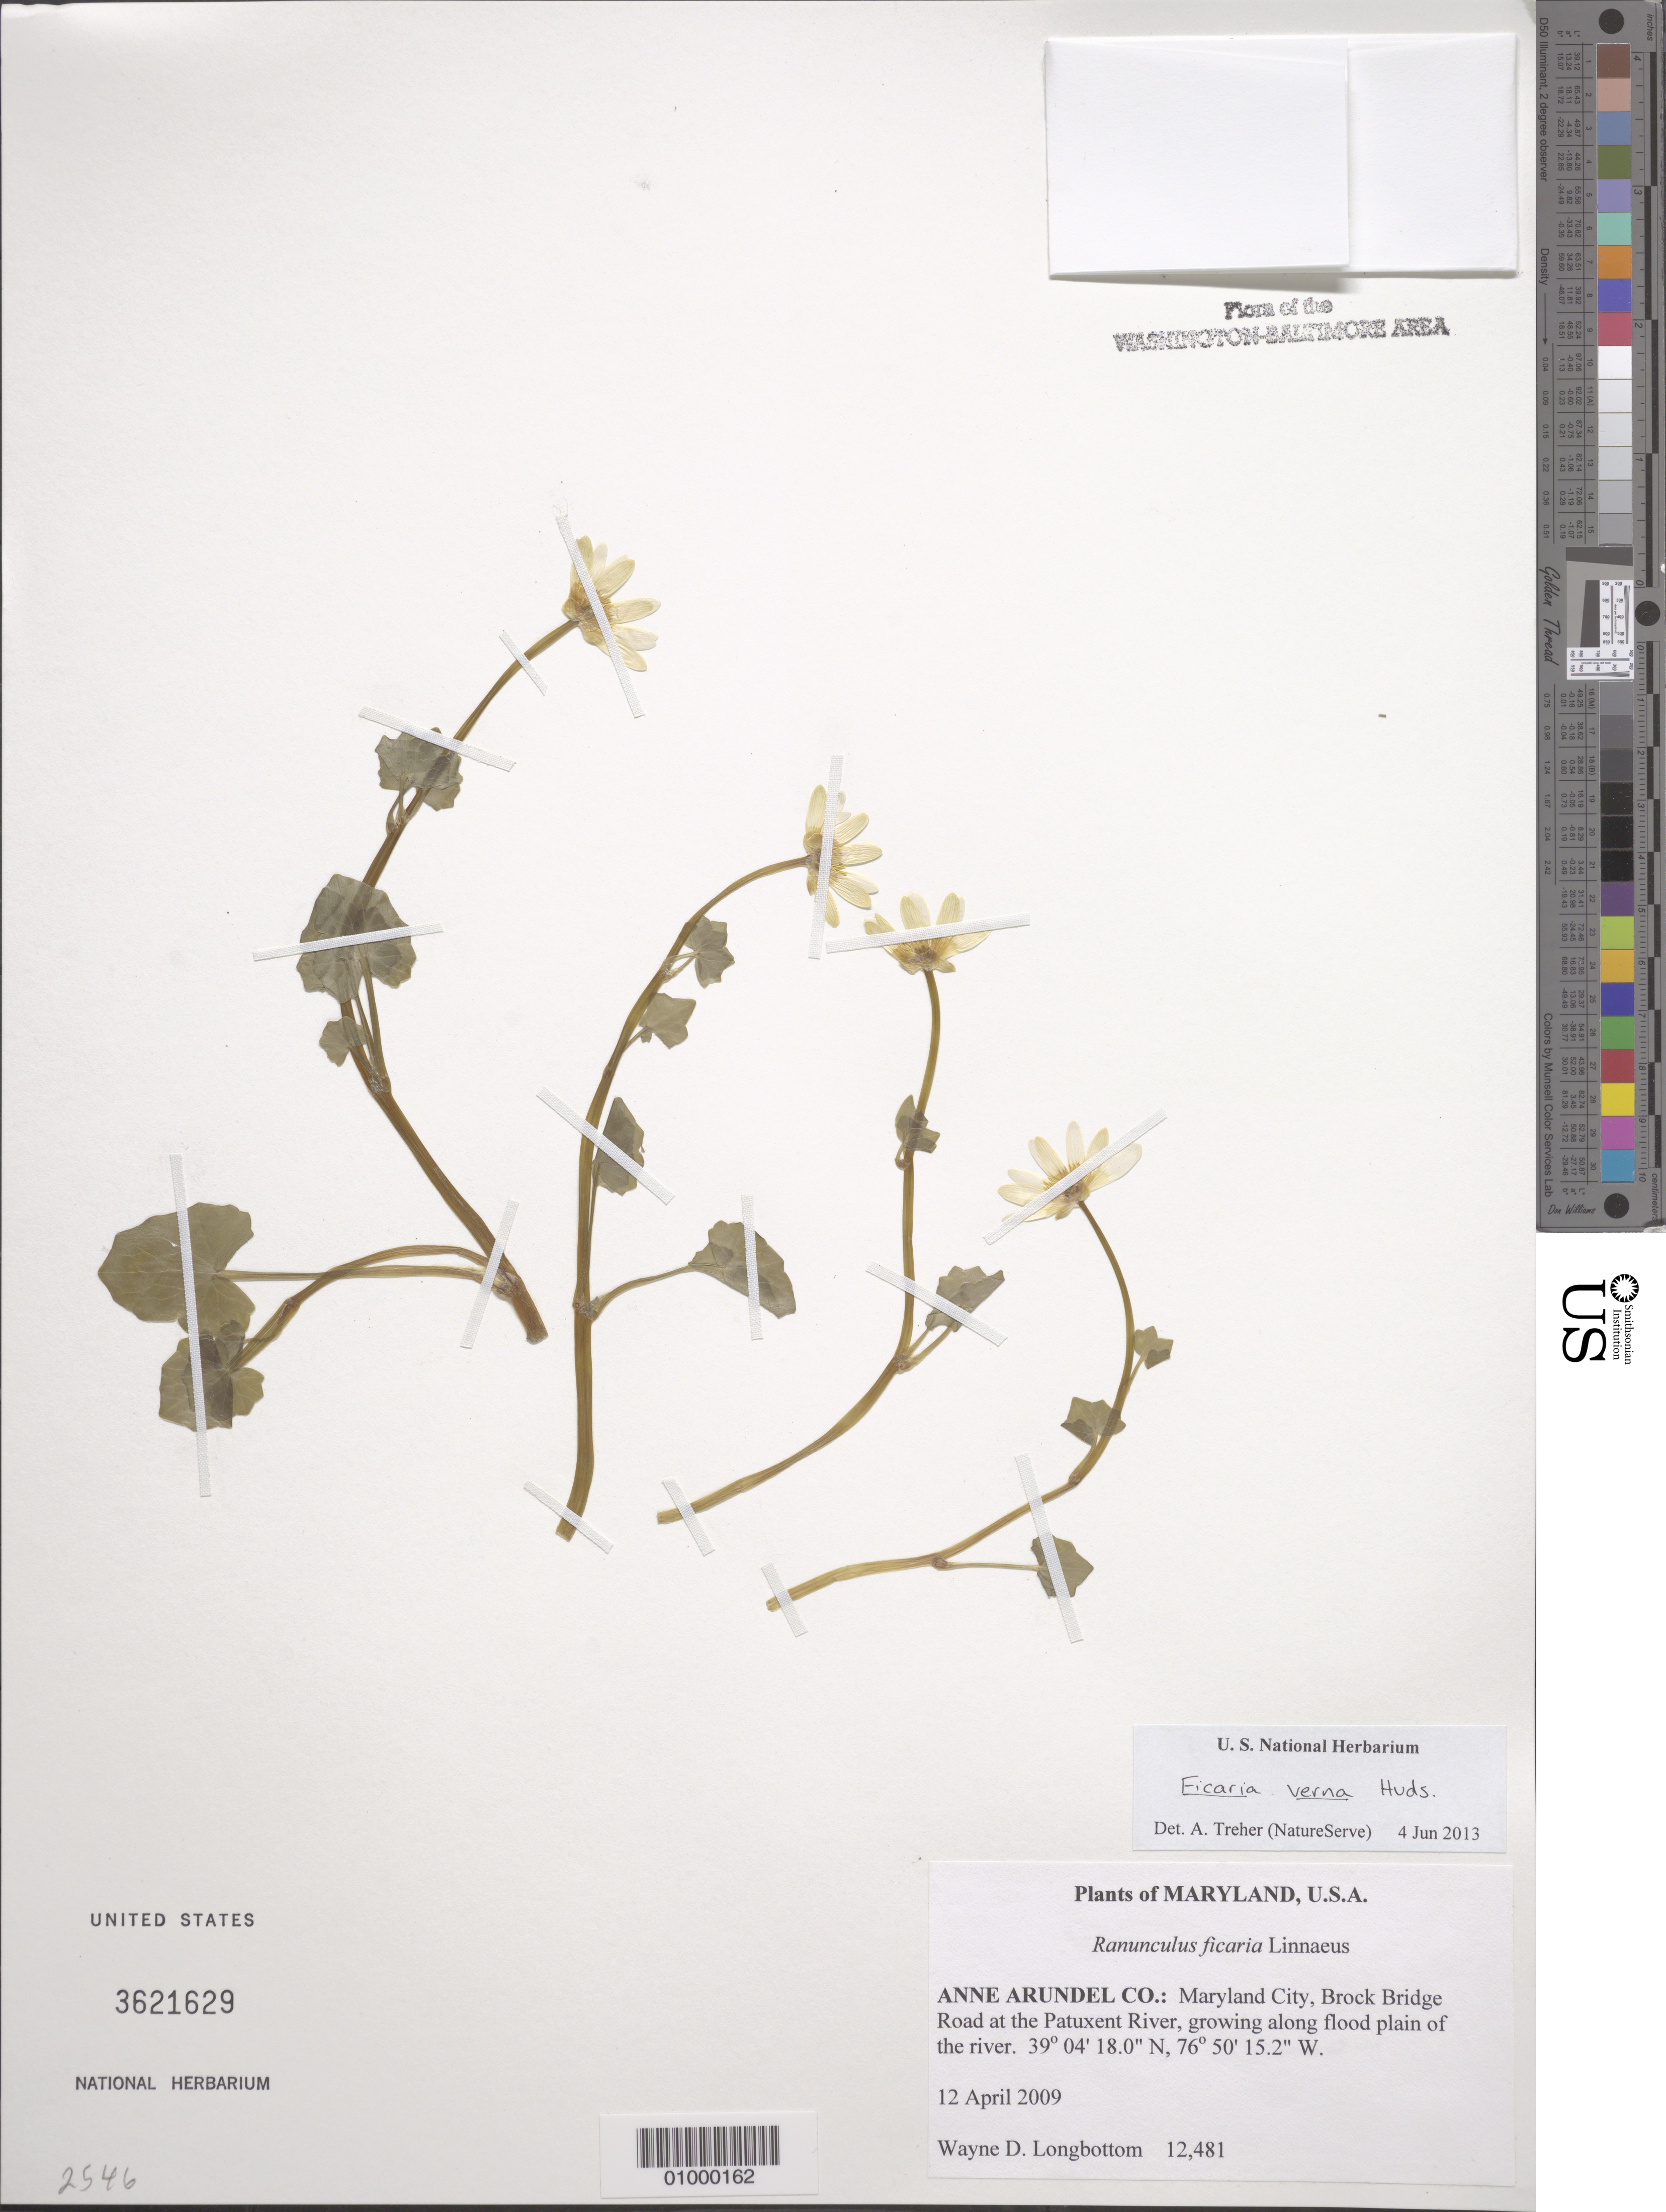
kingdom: Plantae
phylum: Tracheophyta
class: Magnoliopsida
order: Ranunculales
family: Ranunculaceae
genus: Ficaria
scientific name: Ficaria verna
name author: Huds.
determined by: Treher, A. C.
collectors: W. D. Longbottom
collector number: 12481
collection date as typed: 12 April 2009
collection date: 2009-04-12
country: United States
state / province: Maryland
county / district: Anne Arundel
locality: Maryland City, Brock Bridge Road at the Patuxent River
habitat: growing along flood plain of the river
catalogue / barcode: US 3621629